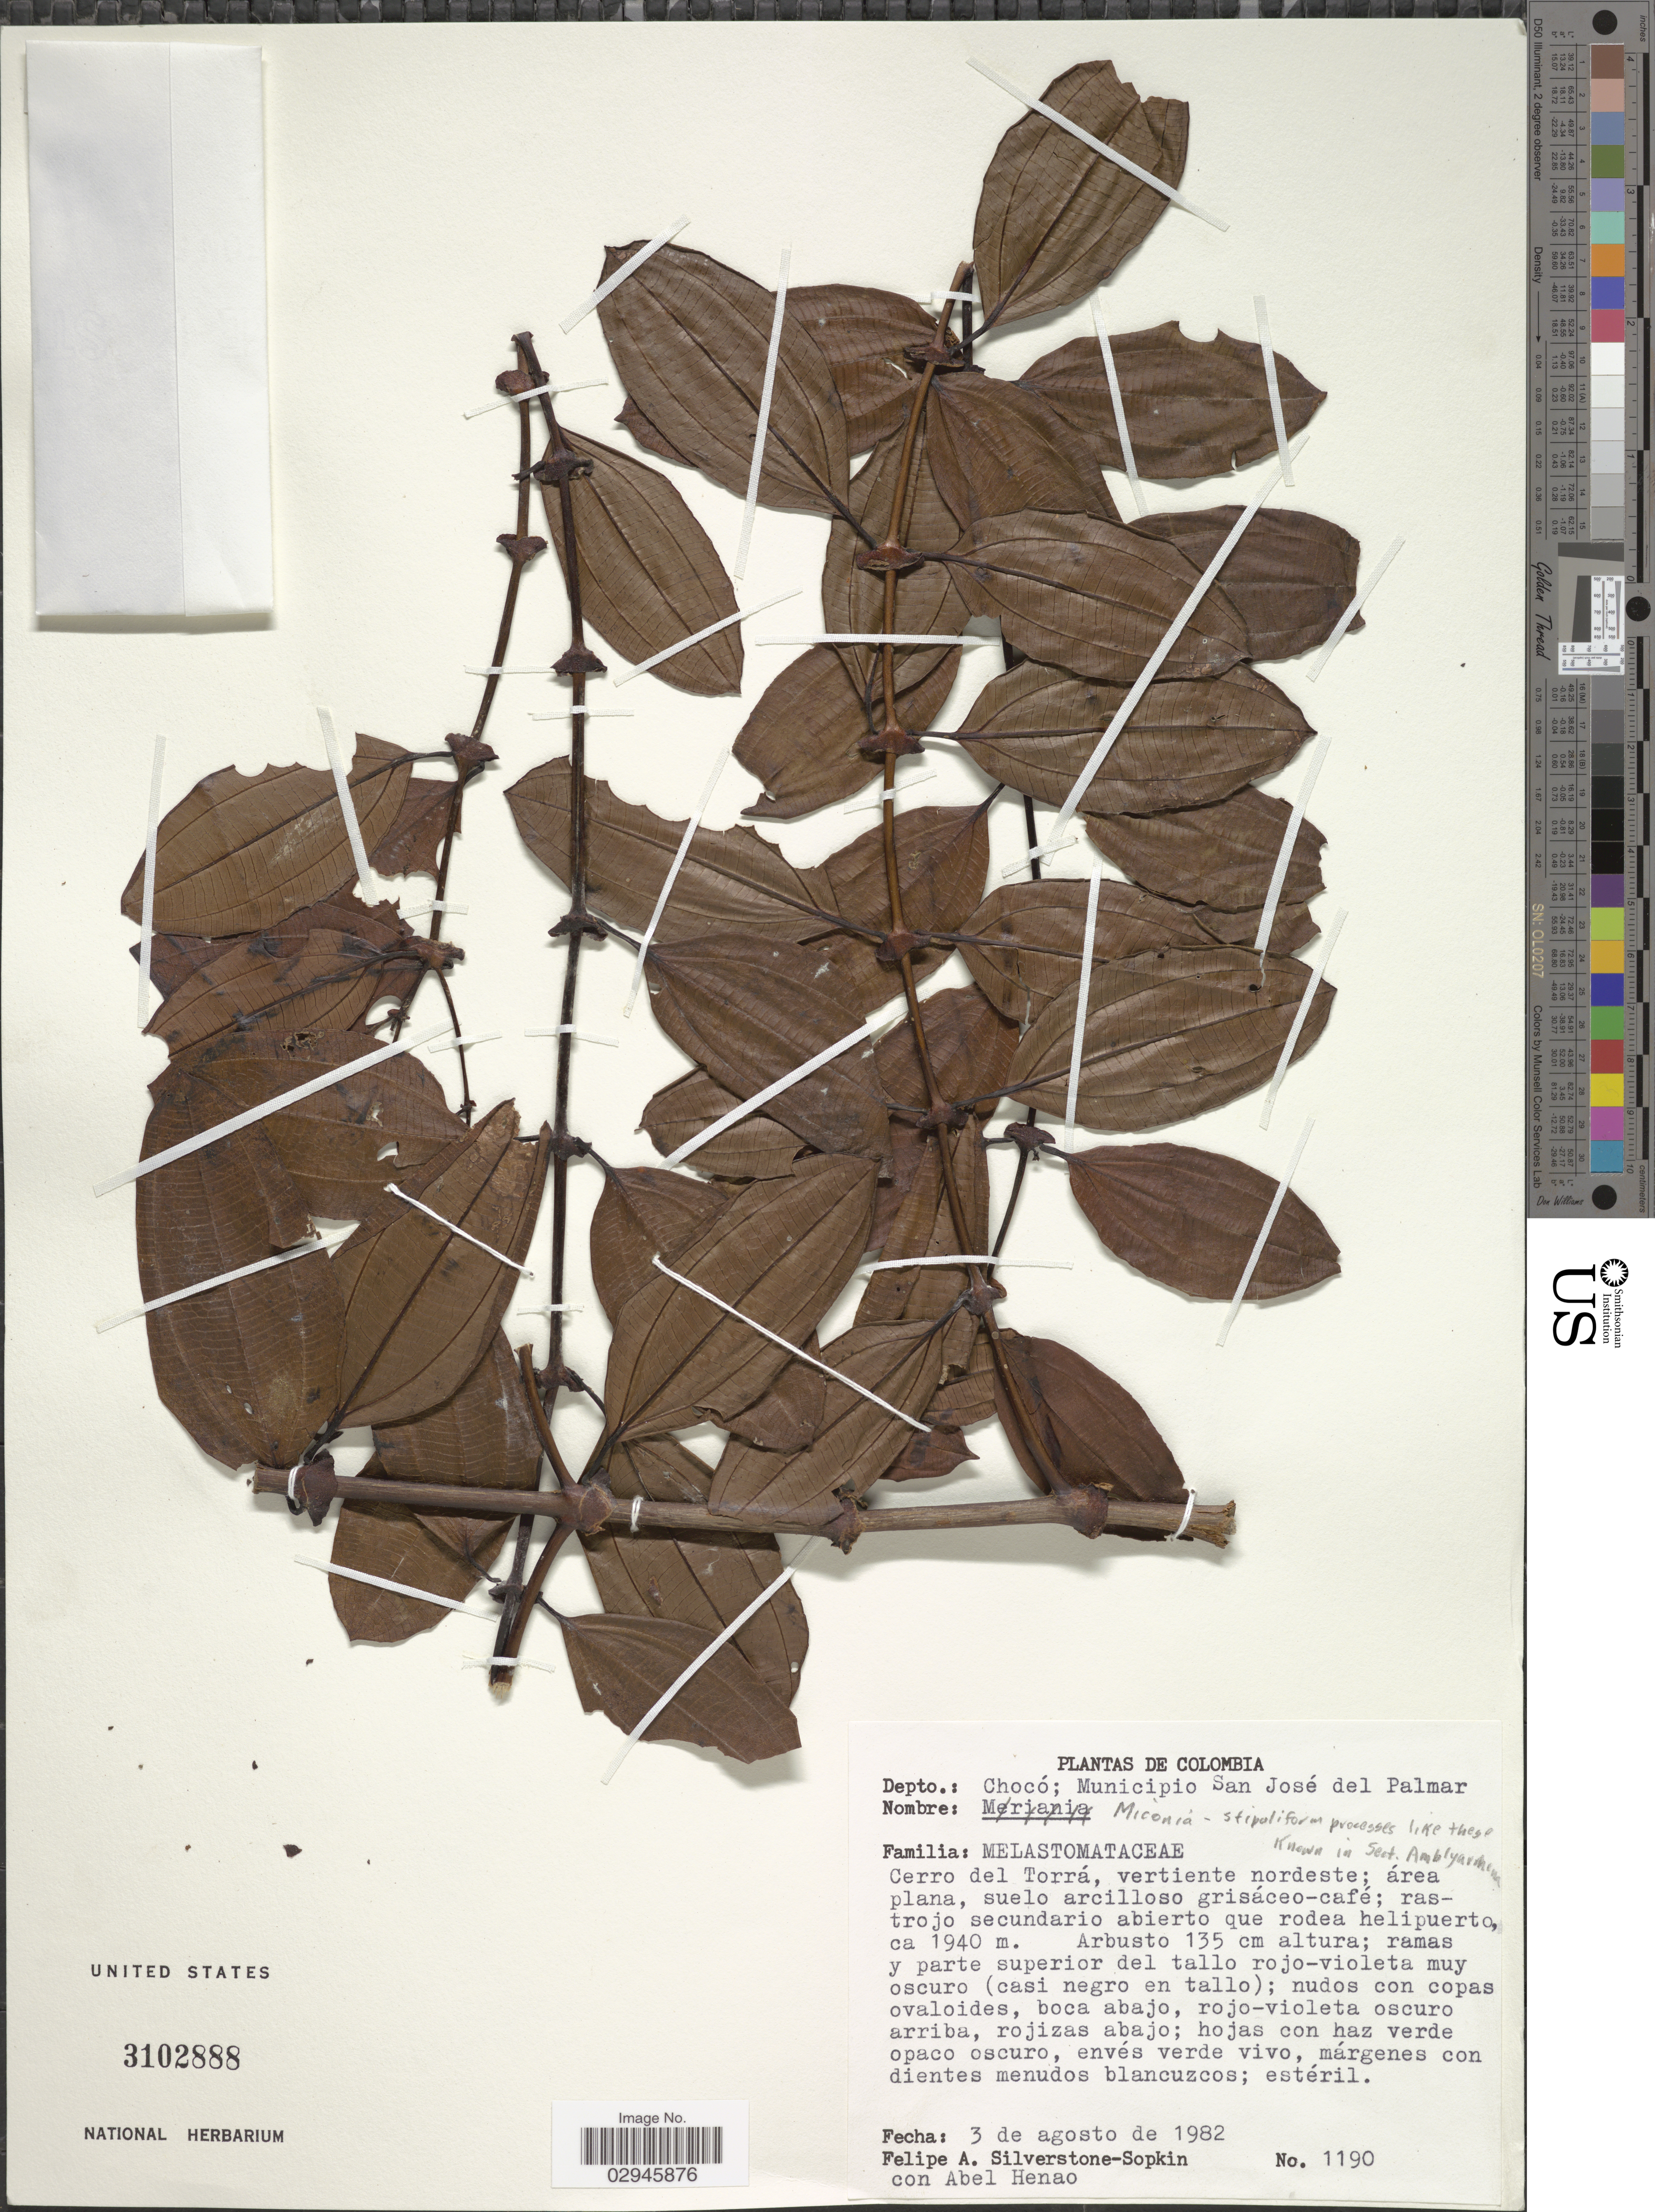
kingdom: Plantae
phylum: Tracheophyta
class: Magnoliopsida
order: Myrtales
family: Melastomataceae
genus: Miconia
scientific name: Miconia sp.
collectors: P. A. Silverstone-Sopkin & A. Henao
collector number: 1190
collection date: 1982-08-03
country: Colombia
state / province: Chocó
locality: Depto.: Chocó; Municipio San José del Palmar. Cerro del Torrá, vertiente nordeste.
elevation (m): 1940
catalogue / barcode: US 3102888